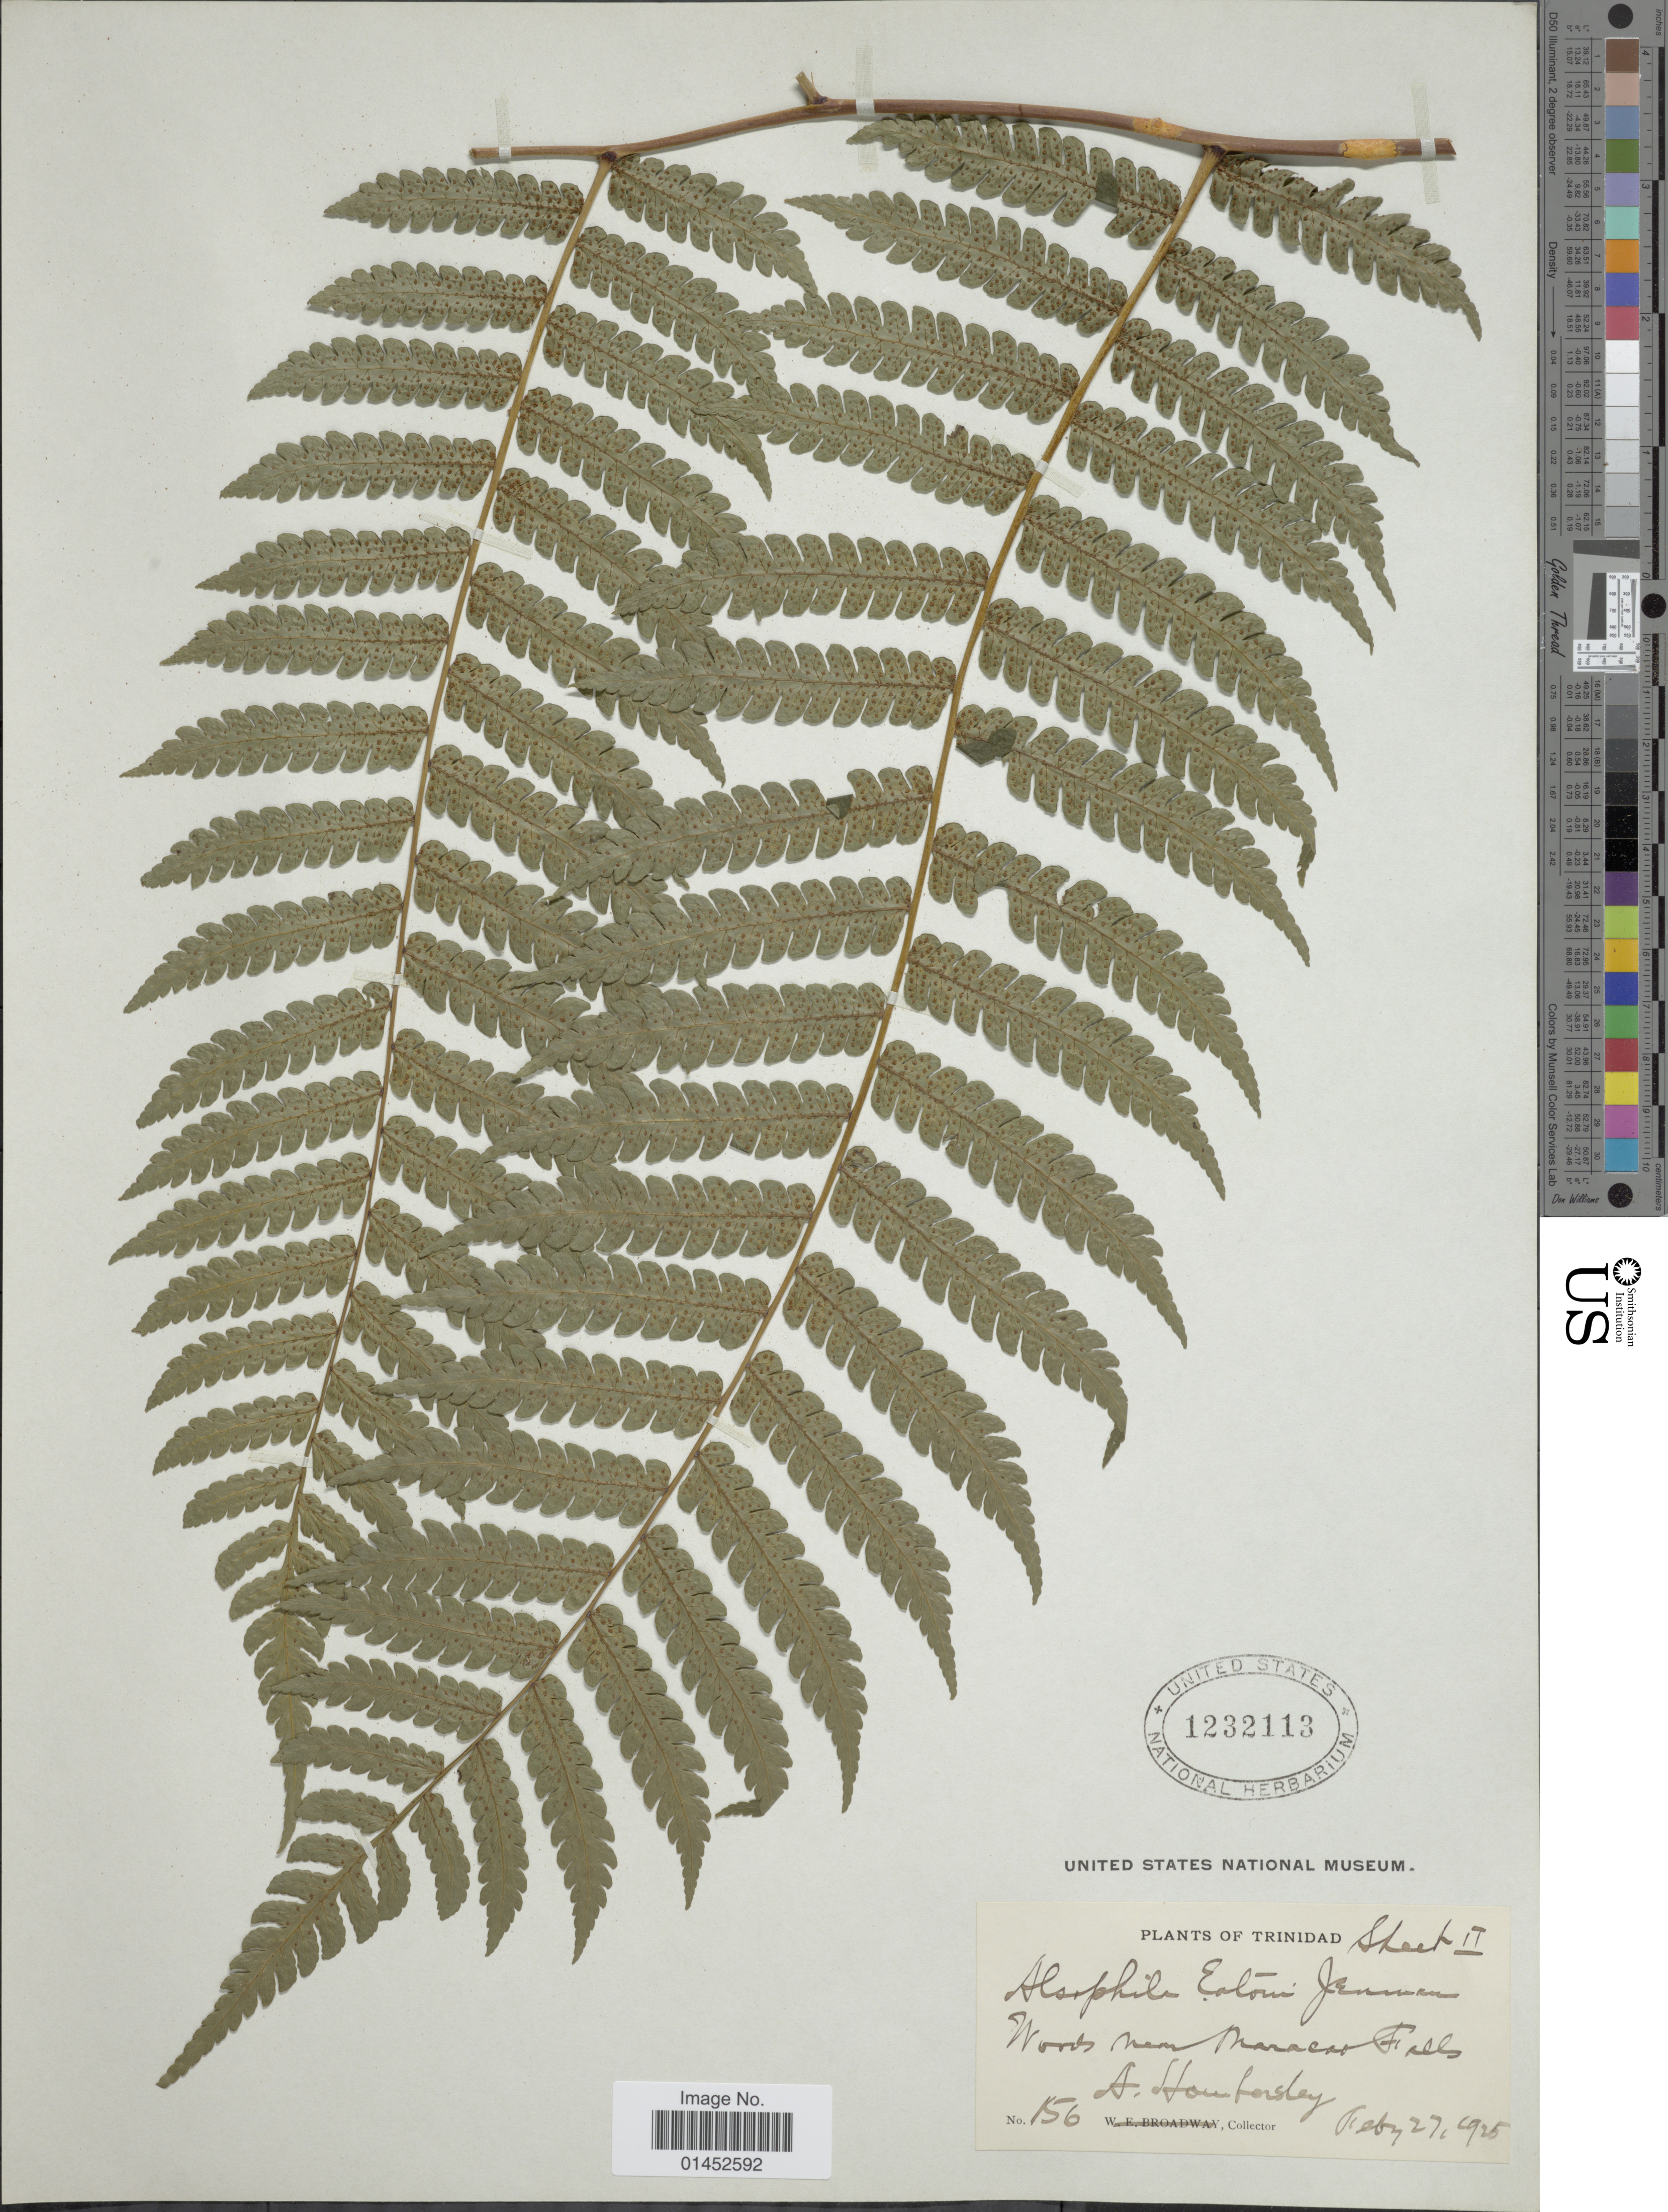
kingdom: Plantae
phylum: Tracheophyta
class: Polypodiopsida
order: Cyatheales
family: Cyatheaceae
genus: Cyathea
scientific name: Cyathea pungens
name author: (Willd.) Domin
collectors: A. Hombersley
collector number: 156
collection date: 1925-02-27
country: Trinidad and Tobago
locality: Trinidad, Woods near Maracas Falls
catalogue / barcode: US 1232113